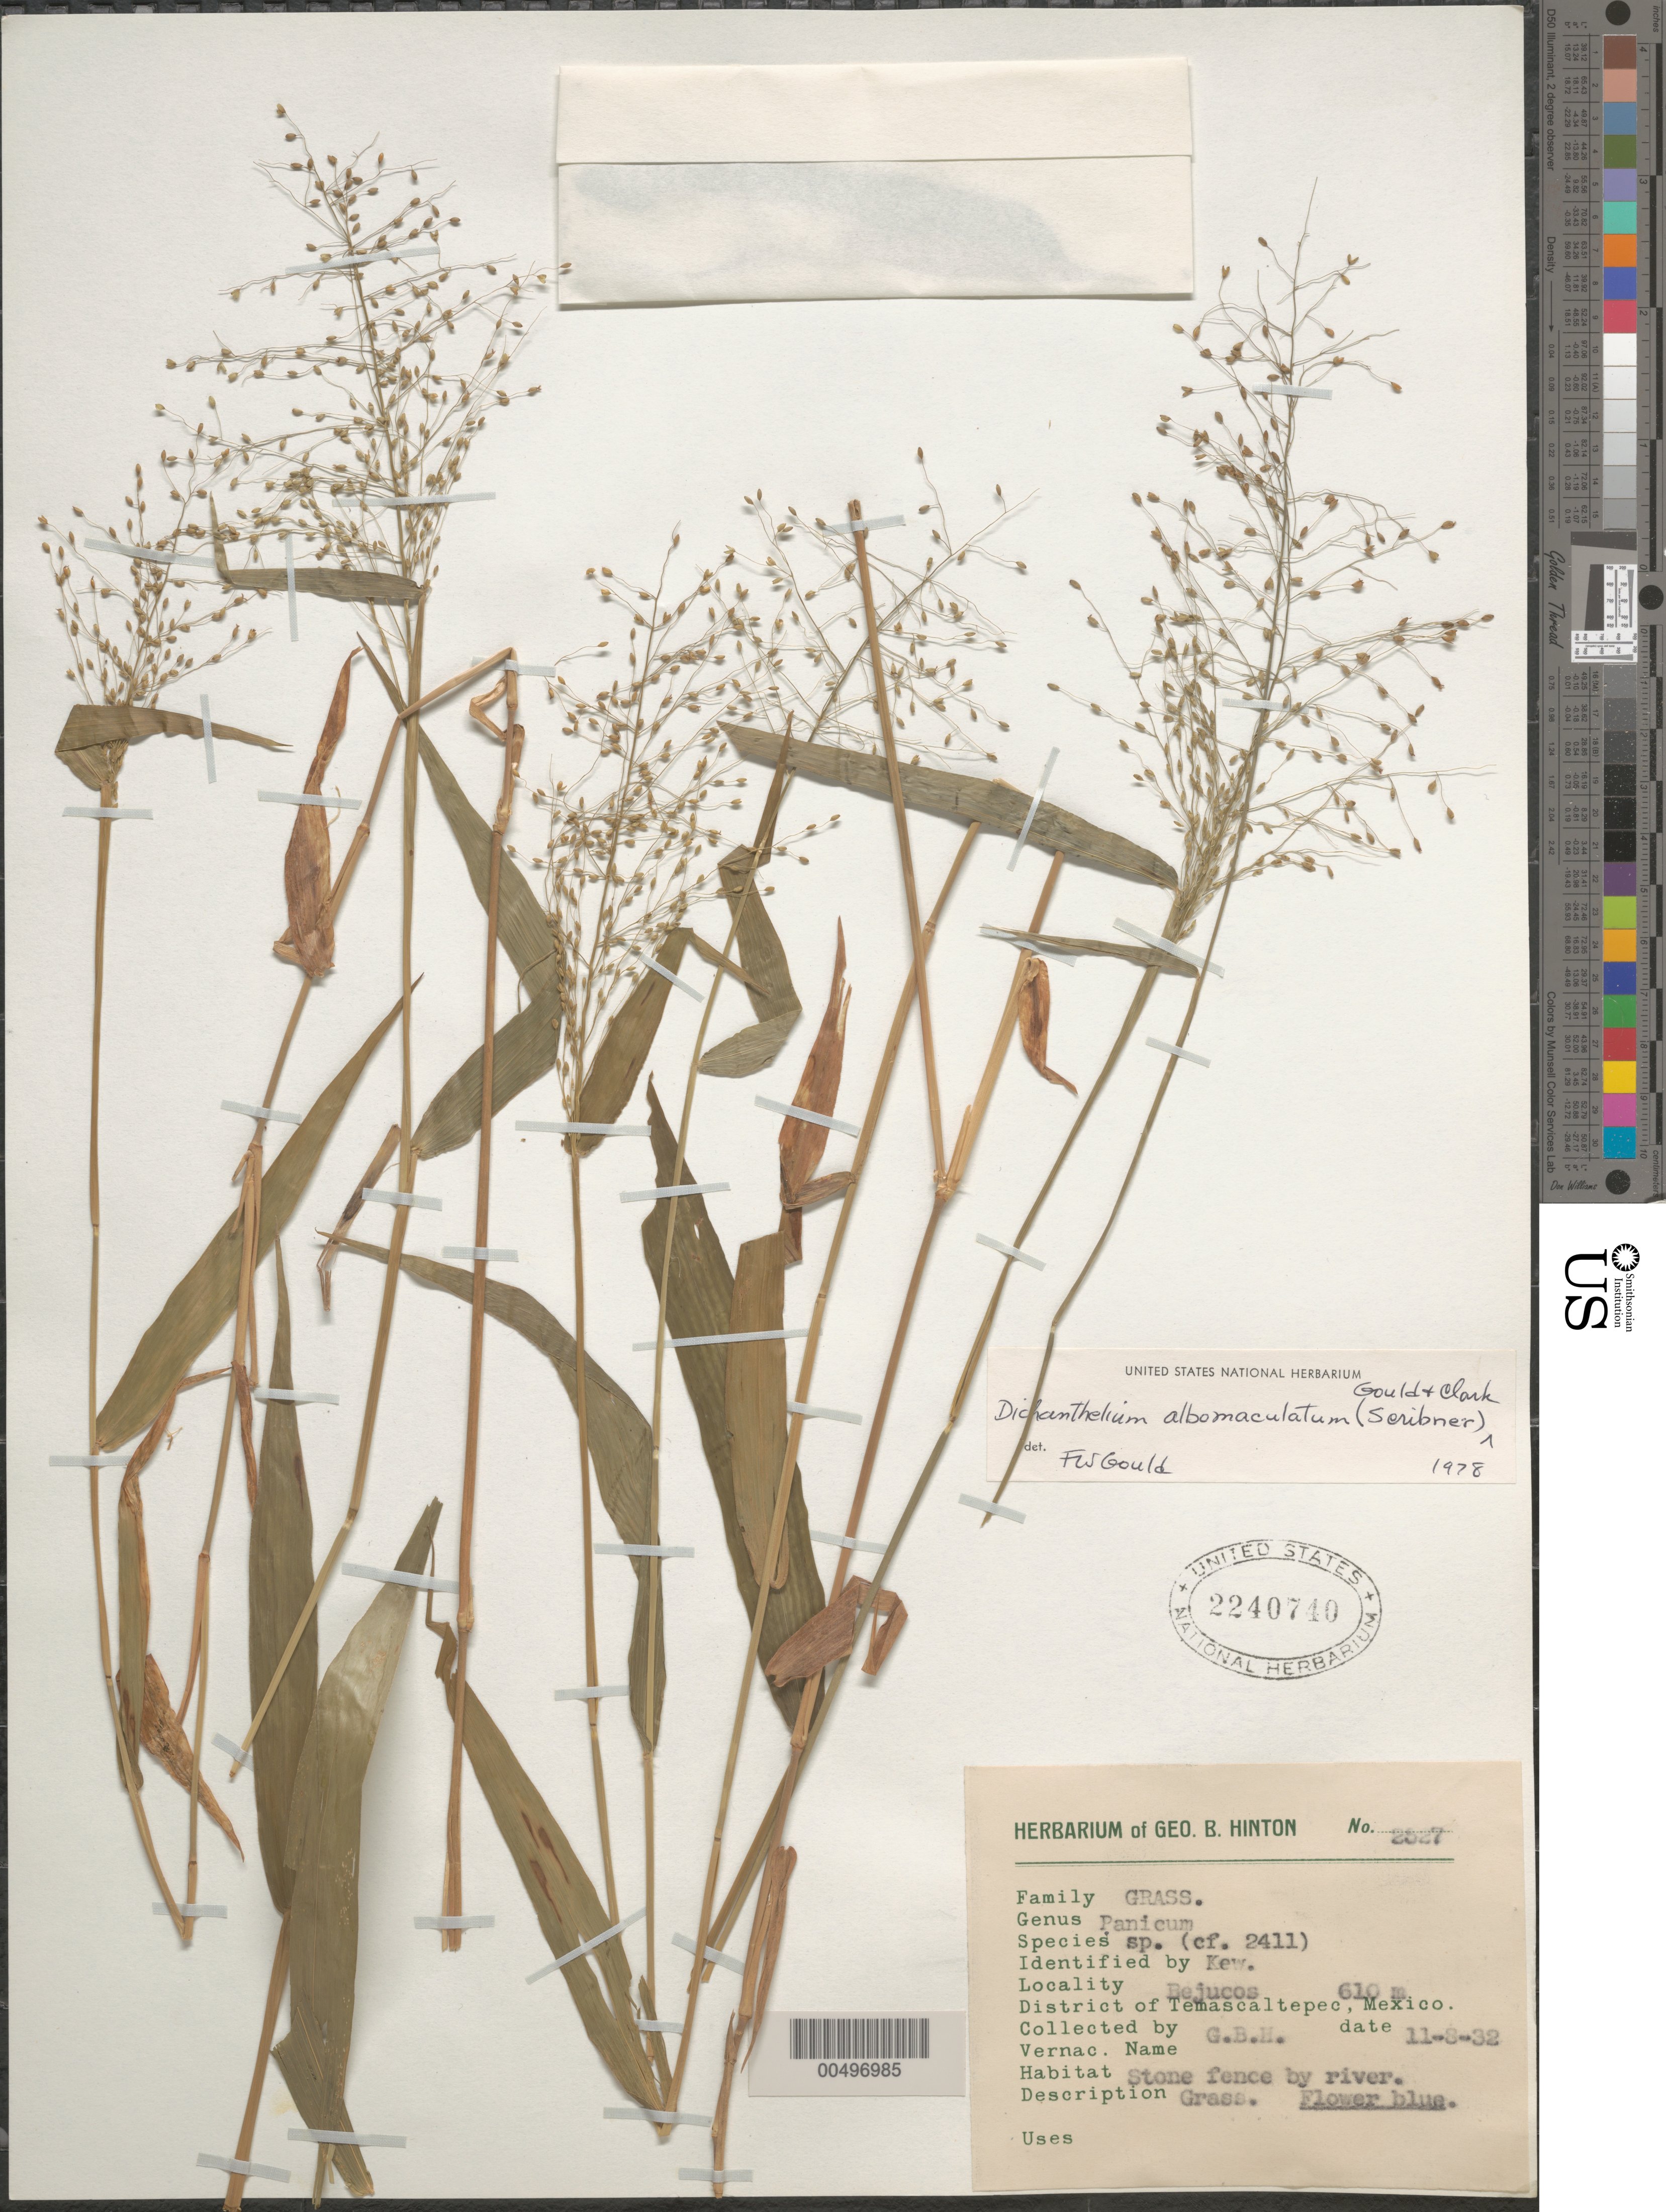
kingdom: Plantae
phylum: Tracheophyta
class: Liliopsida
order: Poales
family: Poaceae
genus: Dichanthelium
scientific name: Dichanthelium albomaculatum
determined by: Gould, F. W.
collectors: G. B. Hinton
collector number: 2327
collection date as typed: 11 Mar 1932 or 3 Nov 1932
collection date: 1932-03-11 or 1932-11-03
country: Mexico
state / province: México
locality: Bejucos, Dist of Temascaltepec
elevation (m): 610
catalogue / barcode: US 2240740